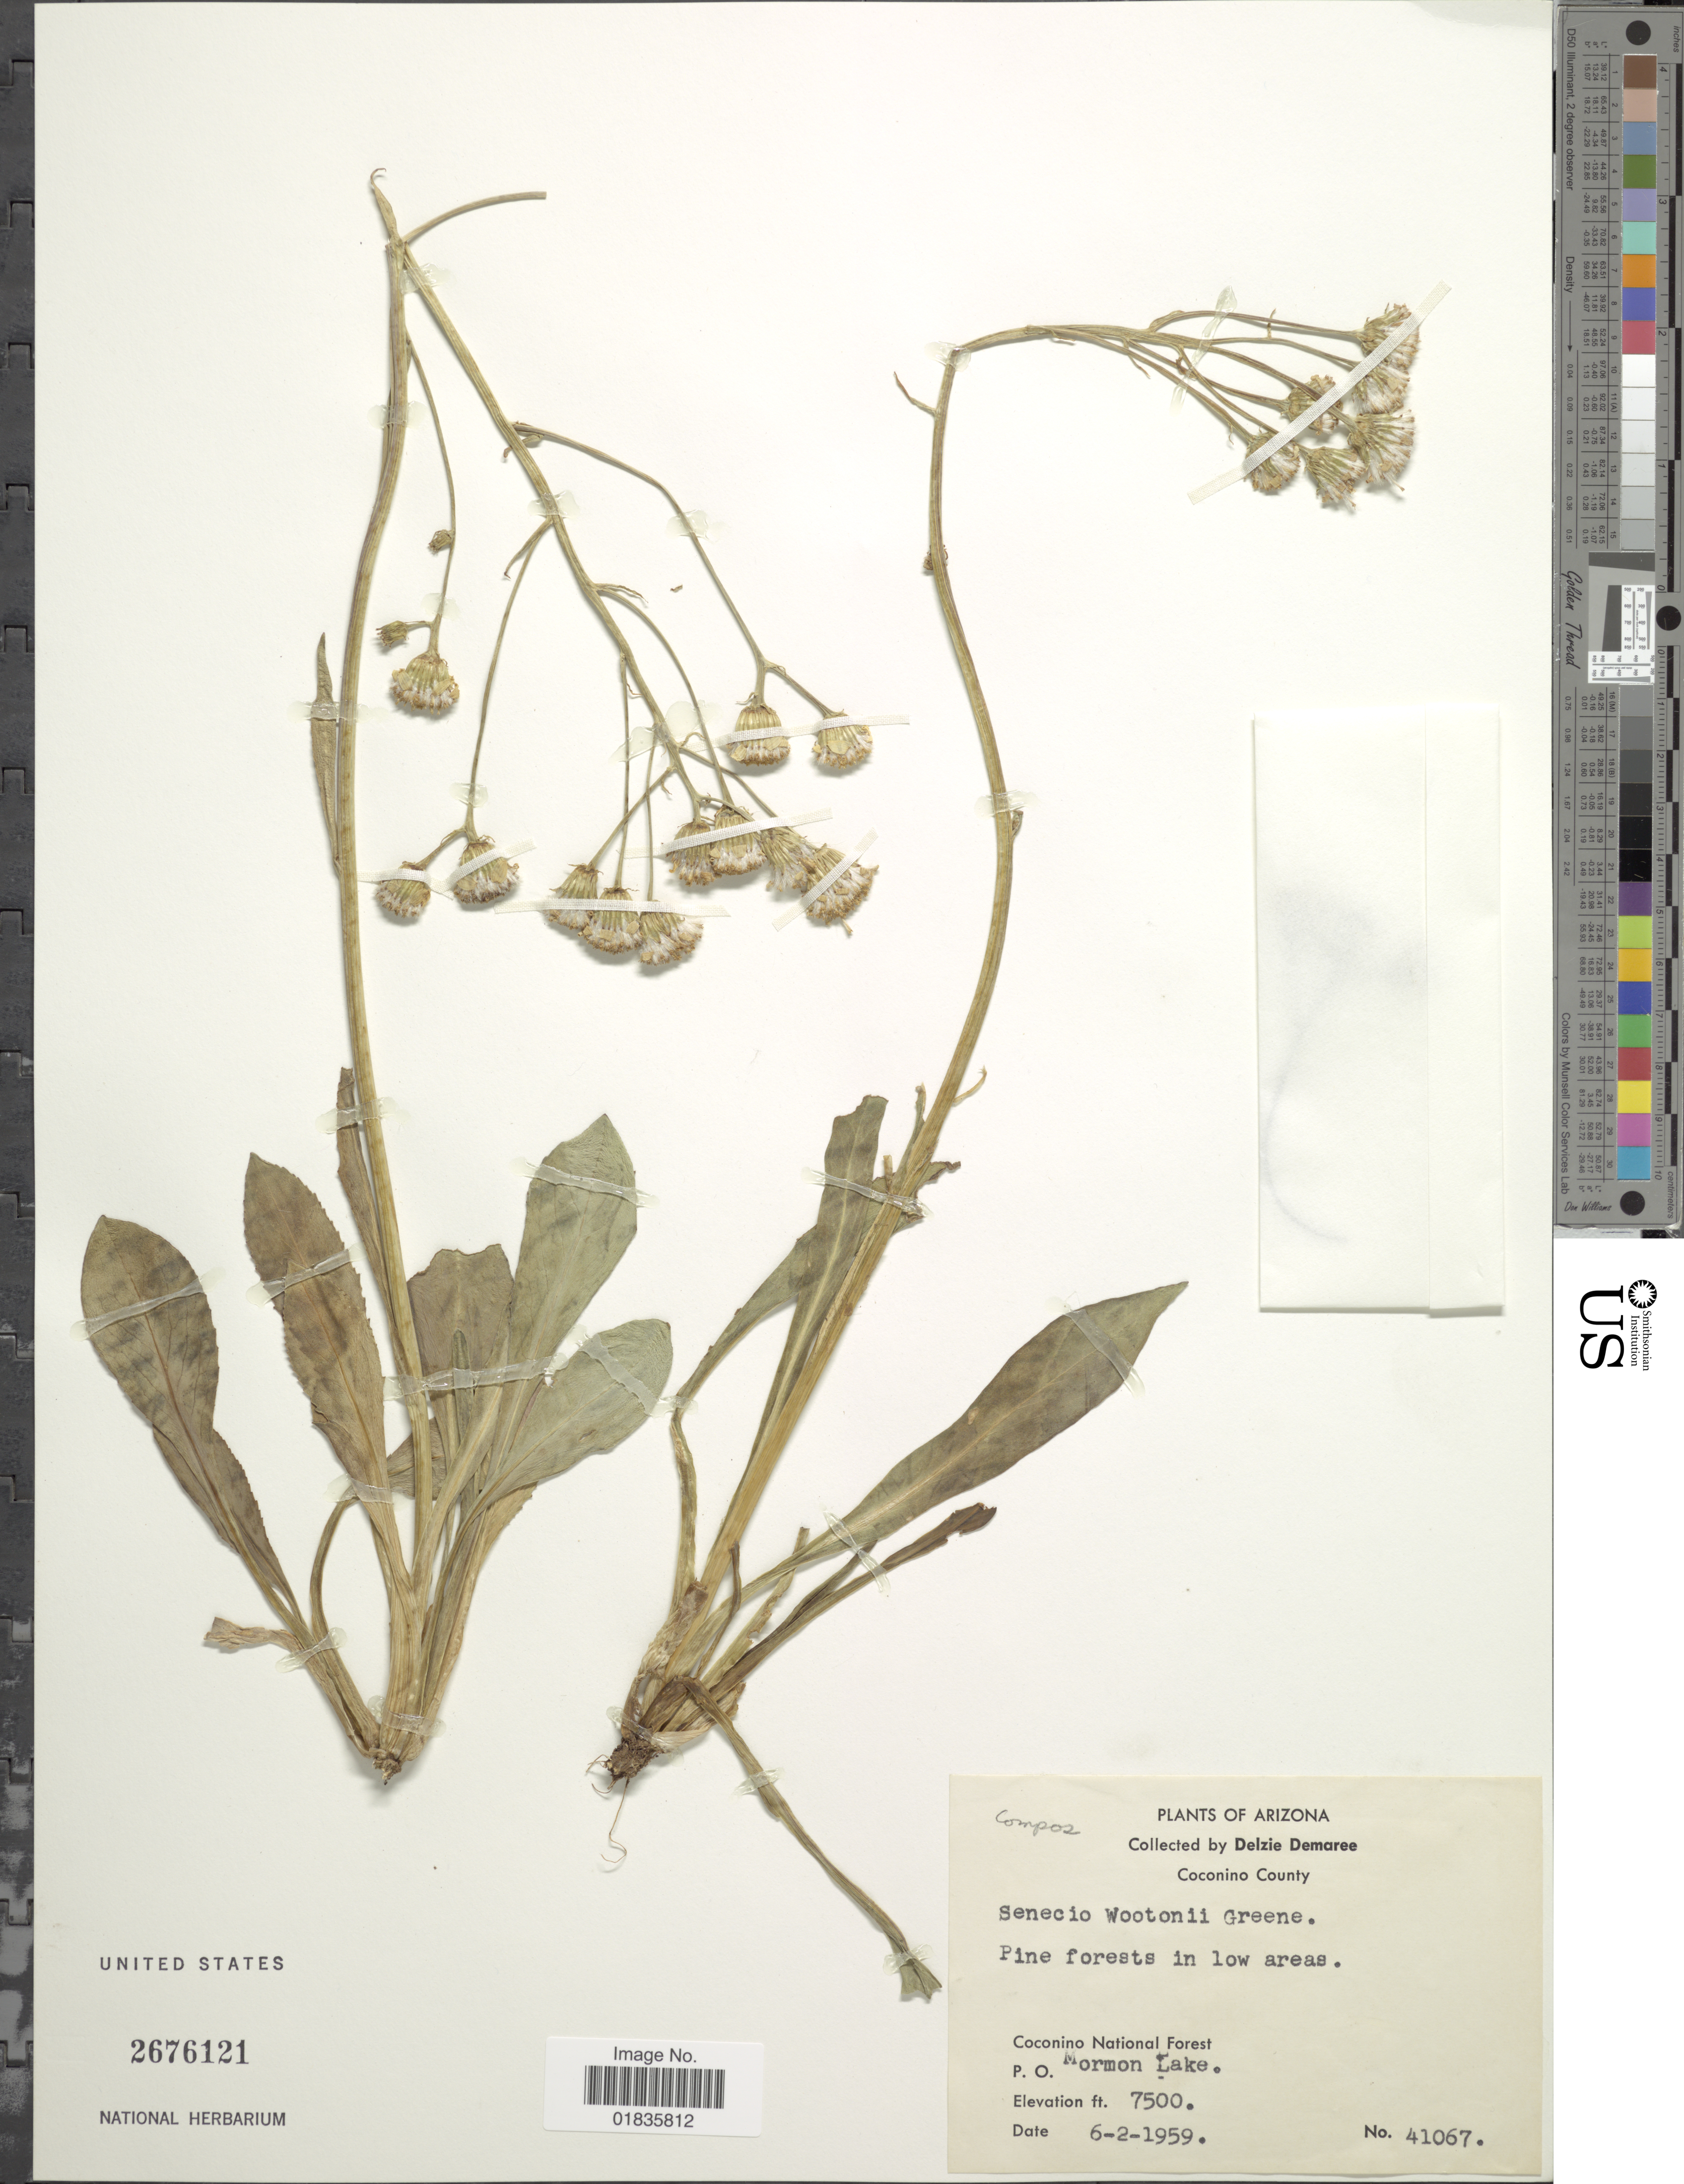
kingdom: Plantae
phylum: Tracheophyta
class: Magnoliopsida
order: Asterales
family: Asteraceae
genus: Senecio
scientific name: Senecio wootonii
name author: Greene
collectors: D. Demaree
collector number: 4067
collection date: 1959-06-02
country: United States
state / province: Arizona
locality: Coconino County, Pine forests in low areas, Coconino National Forest, P. O. Mormon Lake.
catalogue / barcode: US 2676121